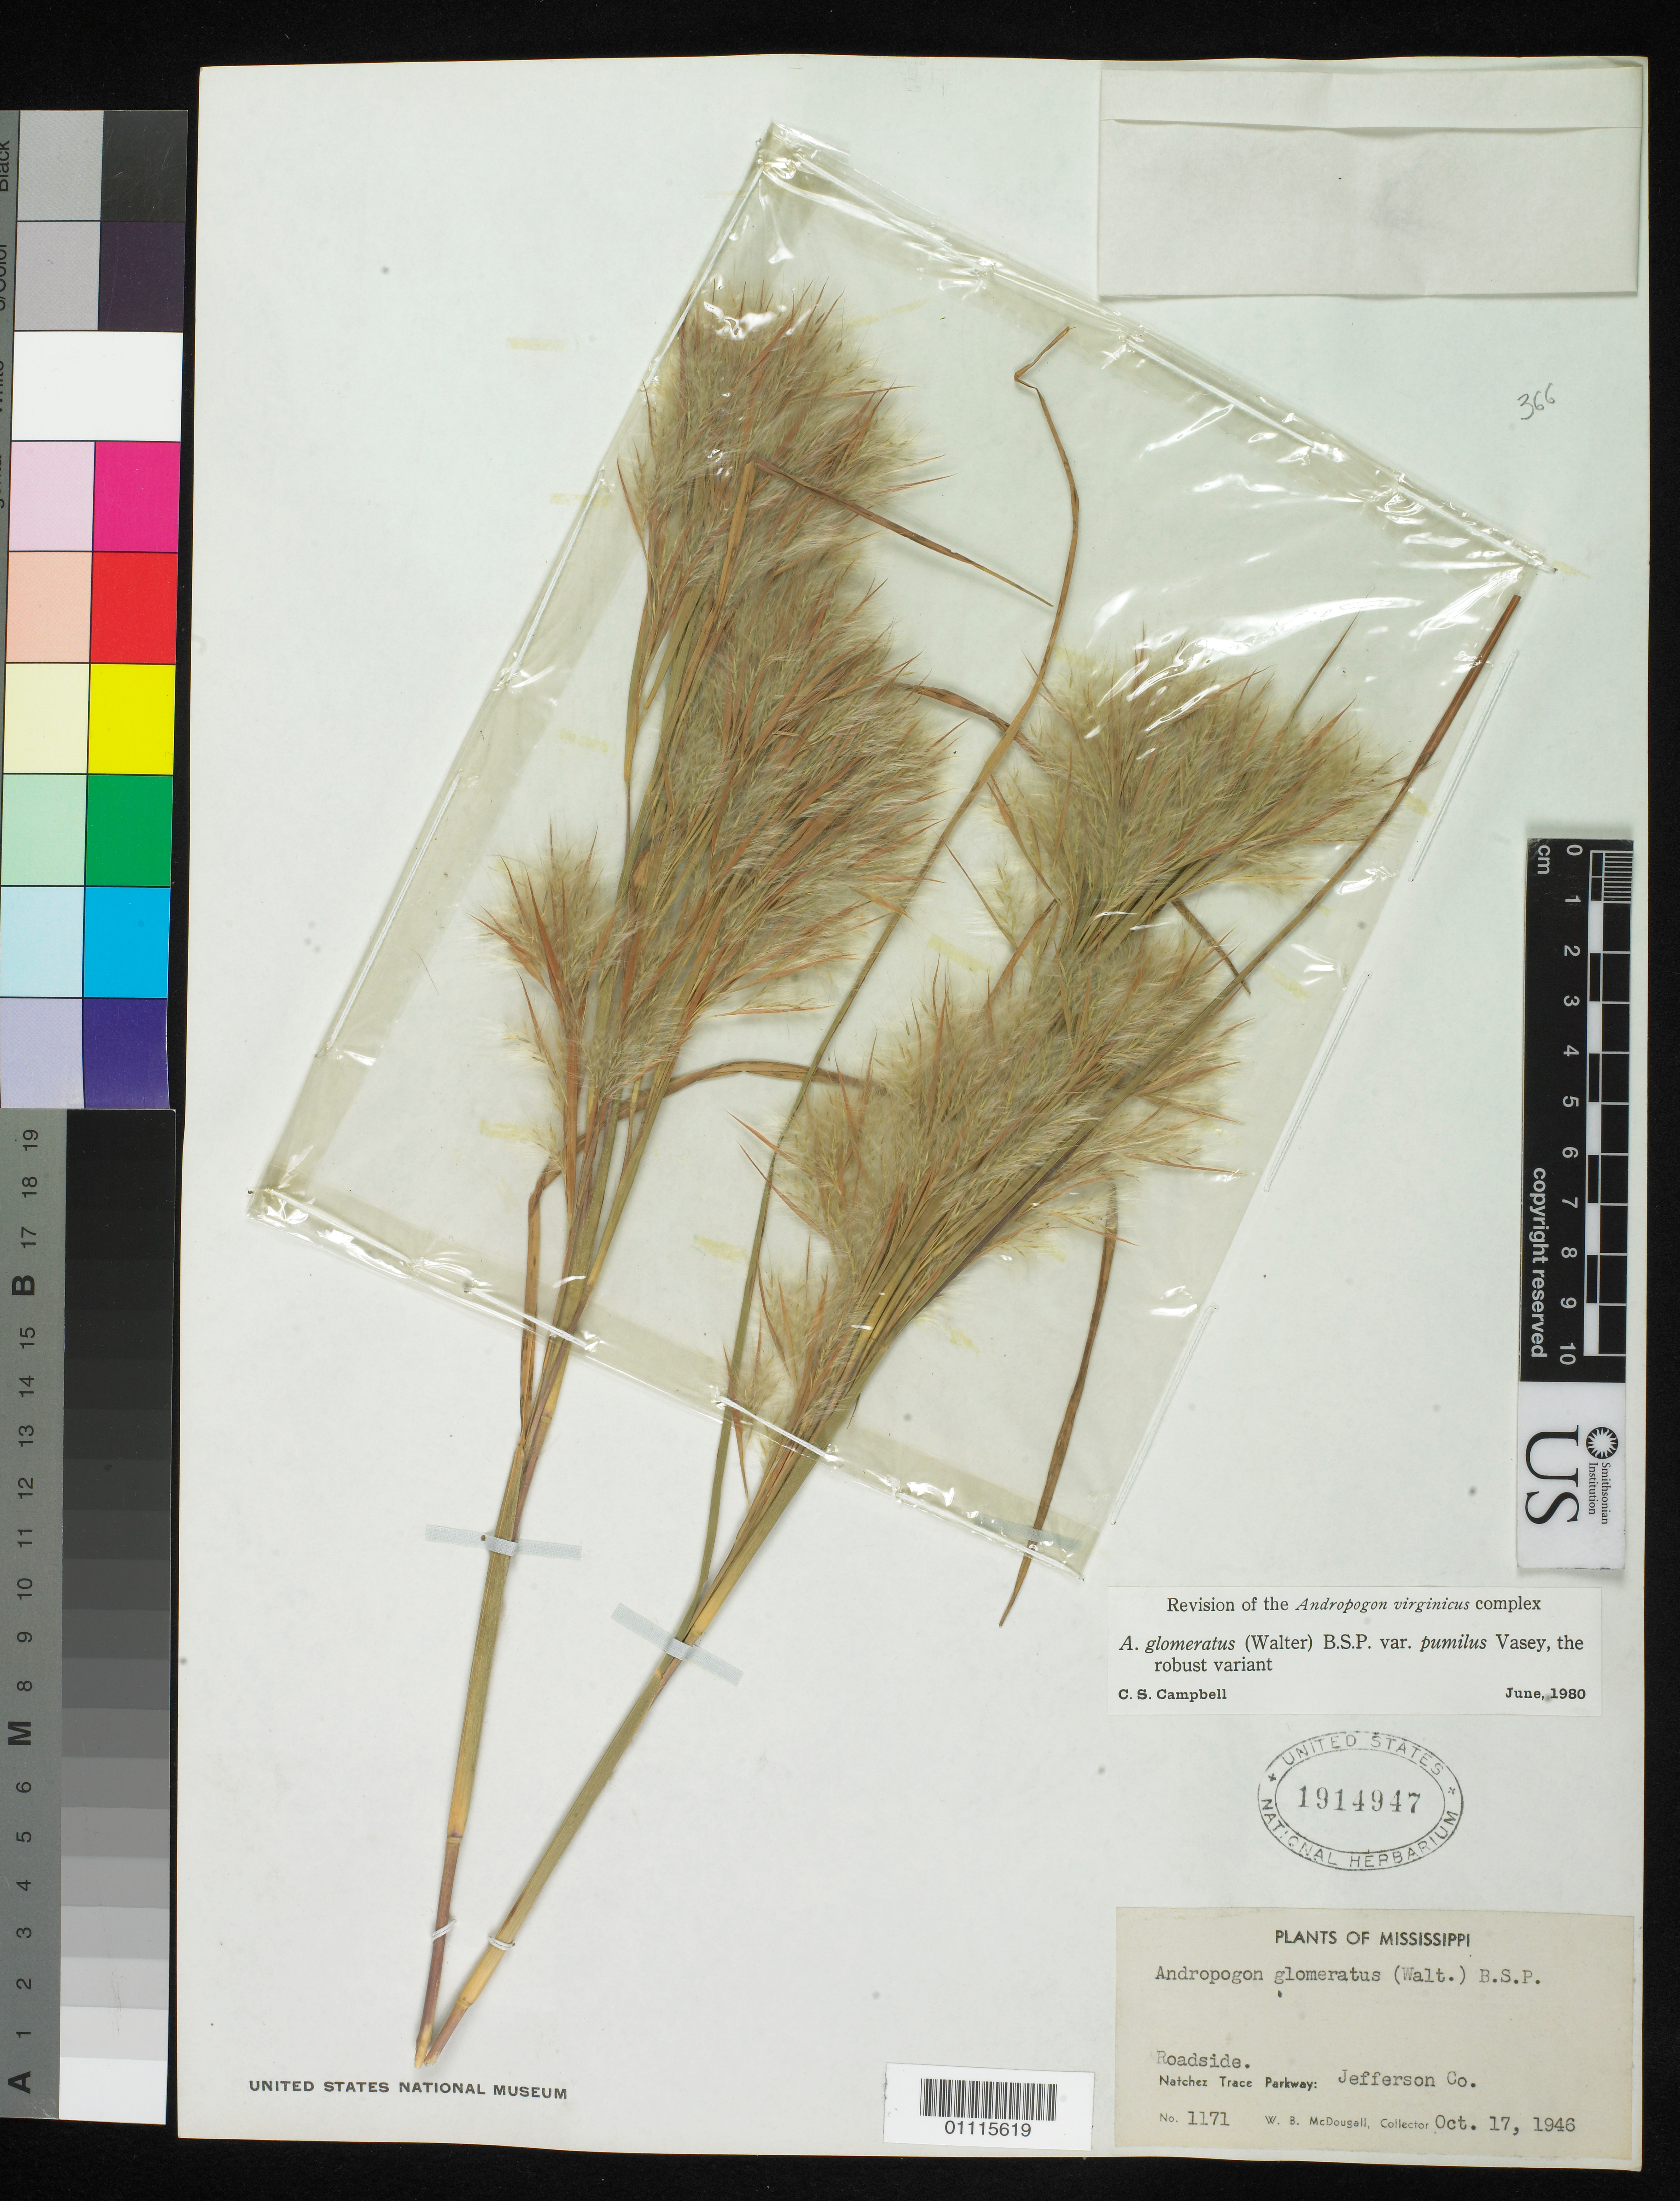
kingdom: Plantae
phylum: Tracheophyta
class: Liliopsida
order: Poales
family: Poaceae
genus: Andropogon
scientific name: Andropogon glomeratus var. pumilus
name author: (Vasey) L.H. Dewey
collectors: W. McDougall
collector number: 1171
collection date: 1946-10-17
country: United States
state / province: Mississippi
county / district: Jefferson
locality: Natchez Trace Parkway.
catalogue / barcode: US 1914947